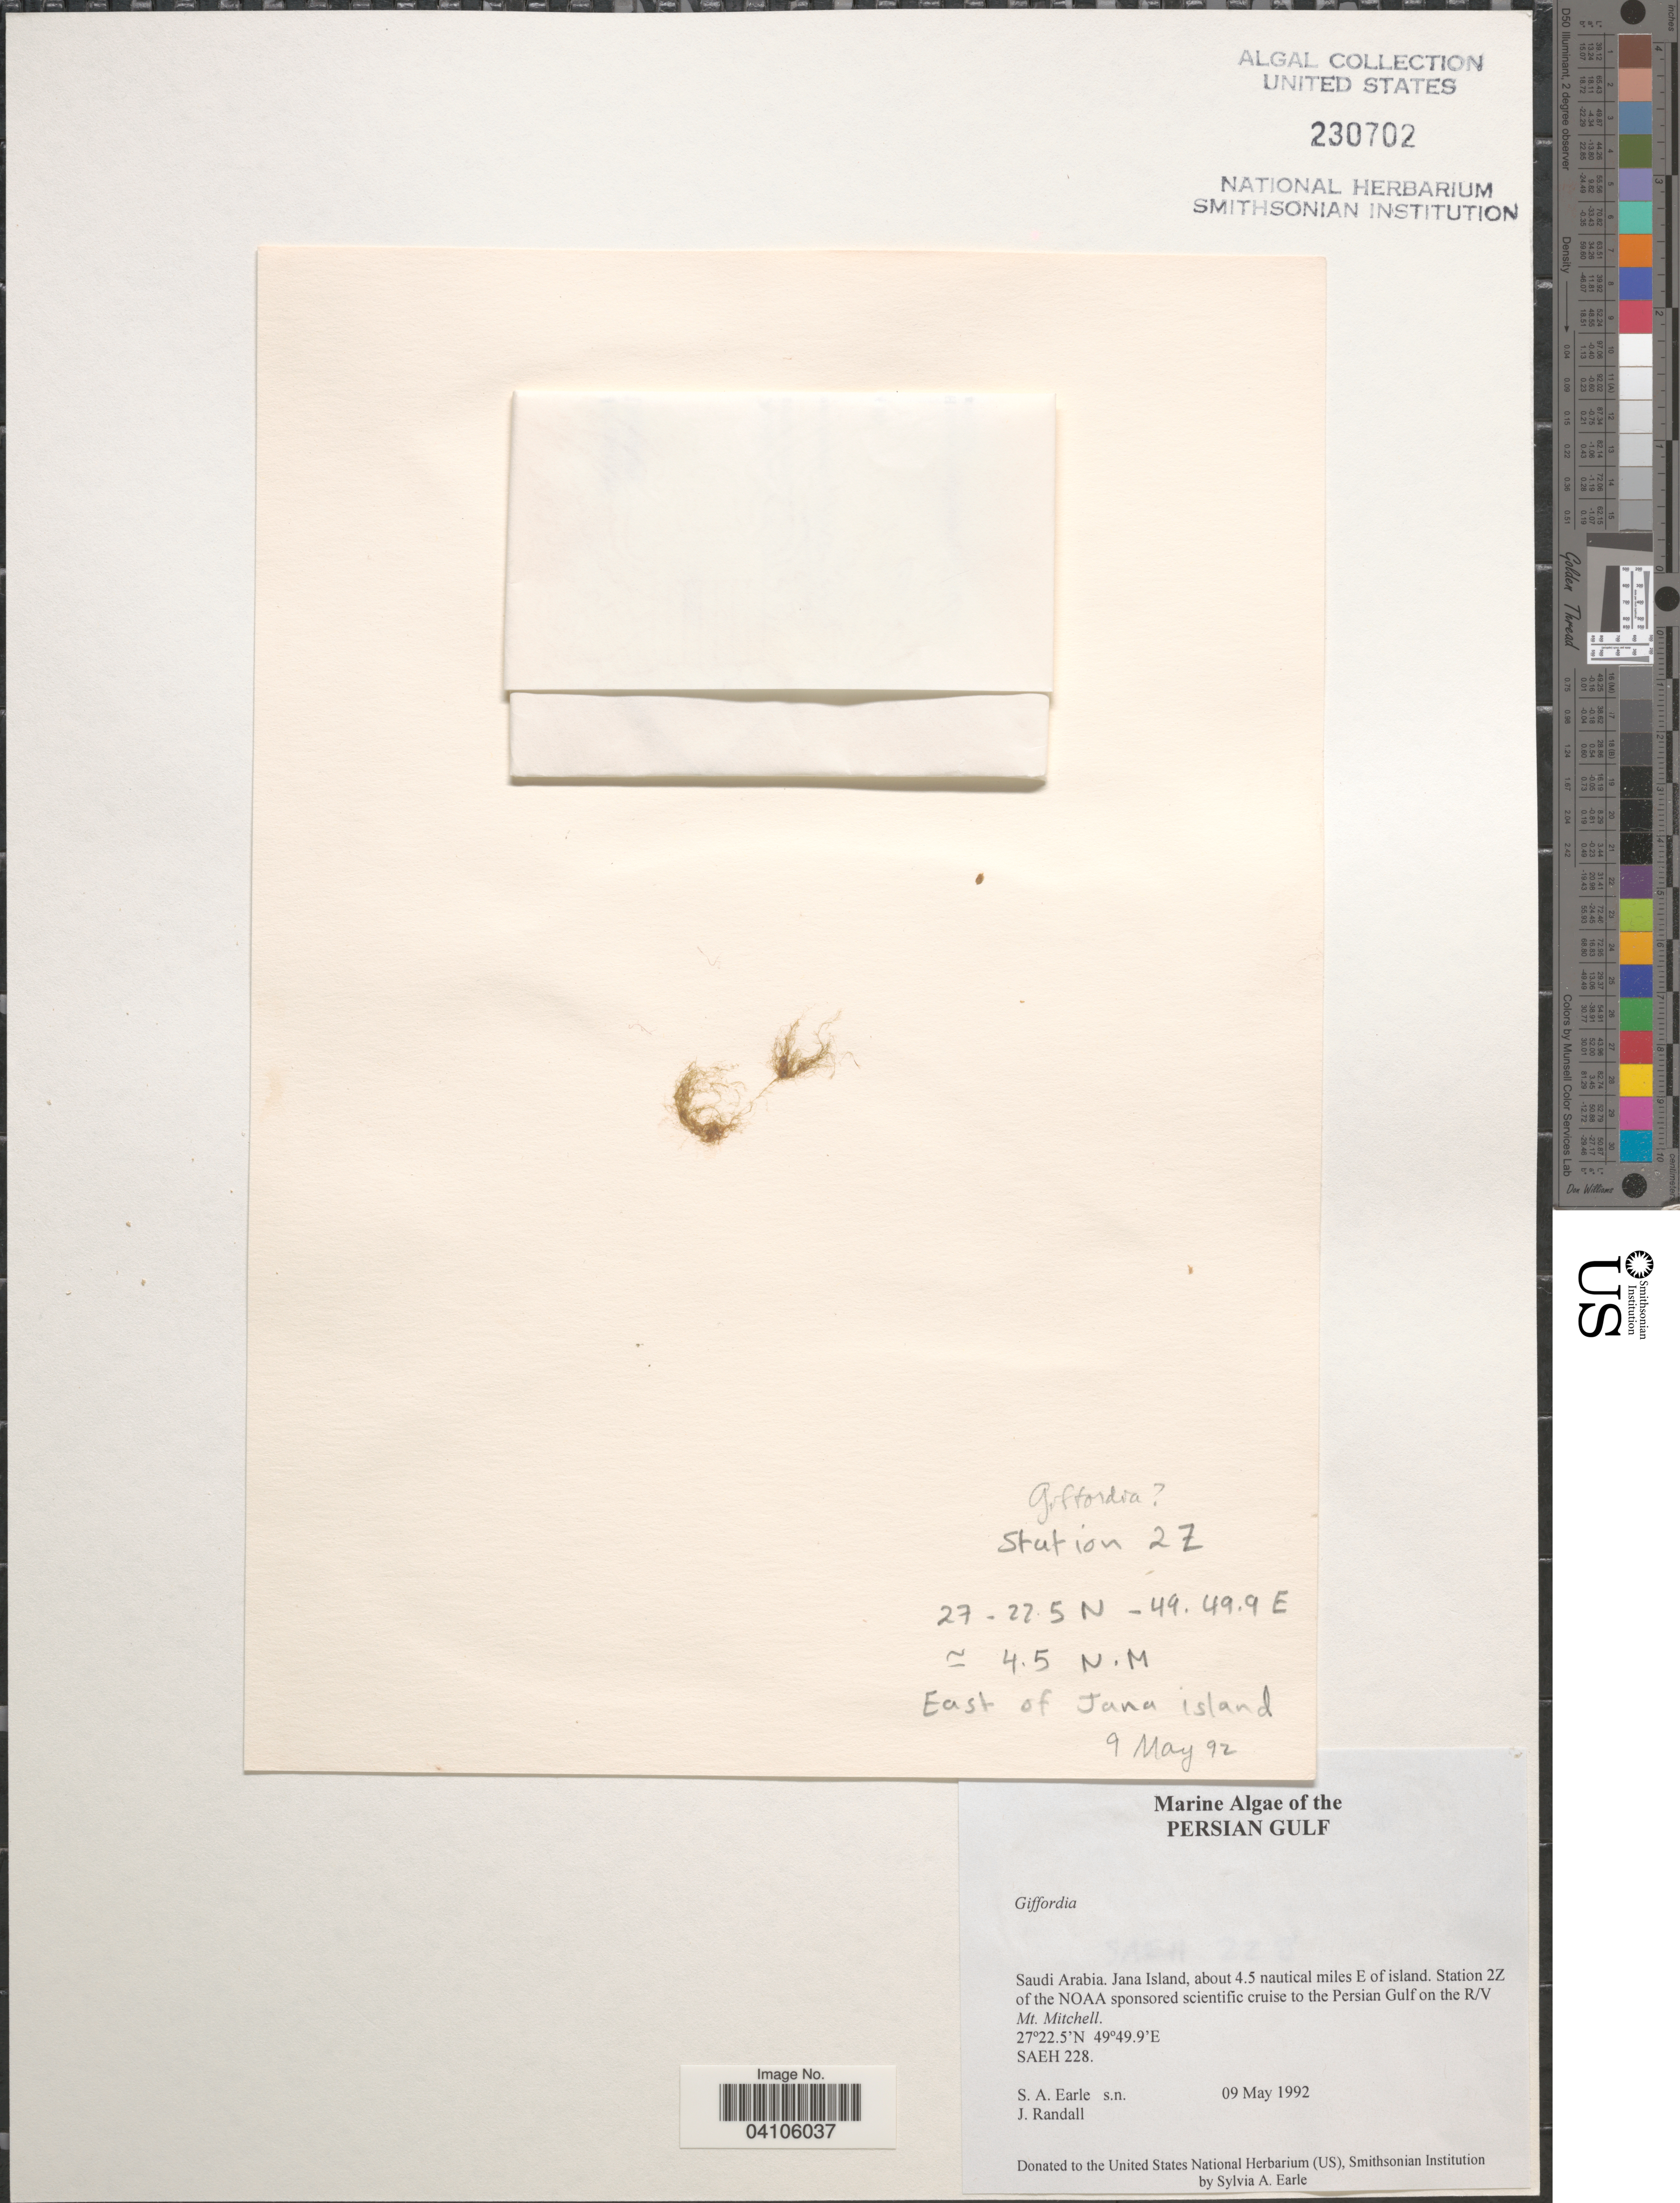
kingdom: Chromista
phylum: Ochrophyta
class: Phaeophyceae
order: Ectocarpales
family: Acinetosporaceae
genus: Hincksia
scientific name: Hincksia sp.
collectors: S. A. Earle & J. Randall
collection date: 1992-05-09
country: Saudi Arabia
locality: Persian Gulf. Jana Island, about 4.5 nautical miles E of island. Station 2Z of the NOAA sponsored scientific cruise to the Persian Gulf on the R/V Mt. Mitchell.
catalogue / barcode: US 230702